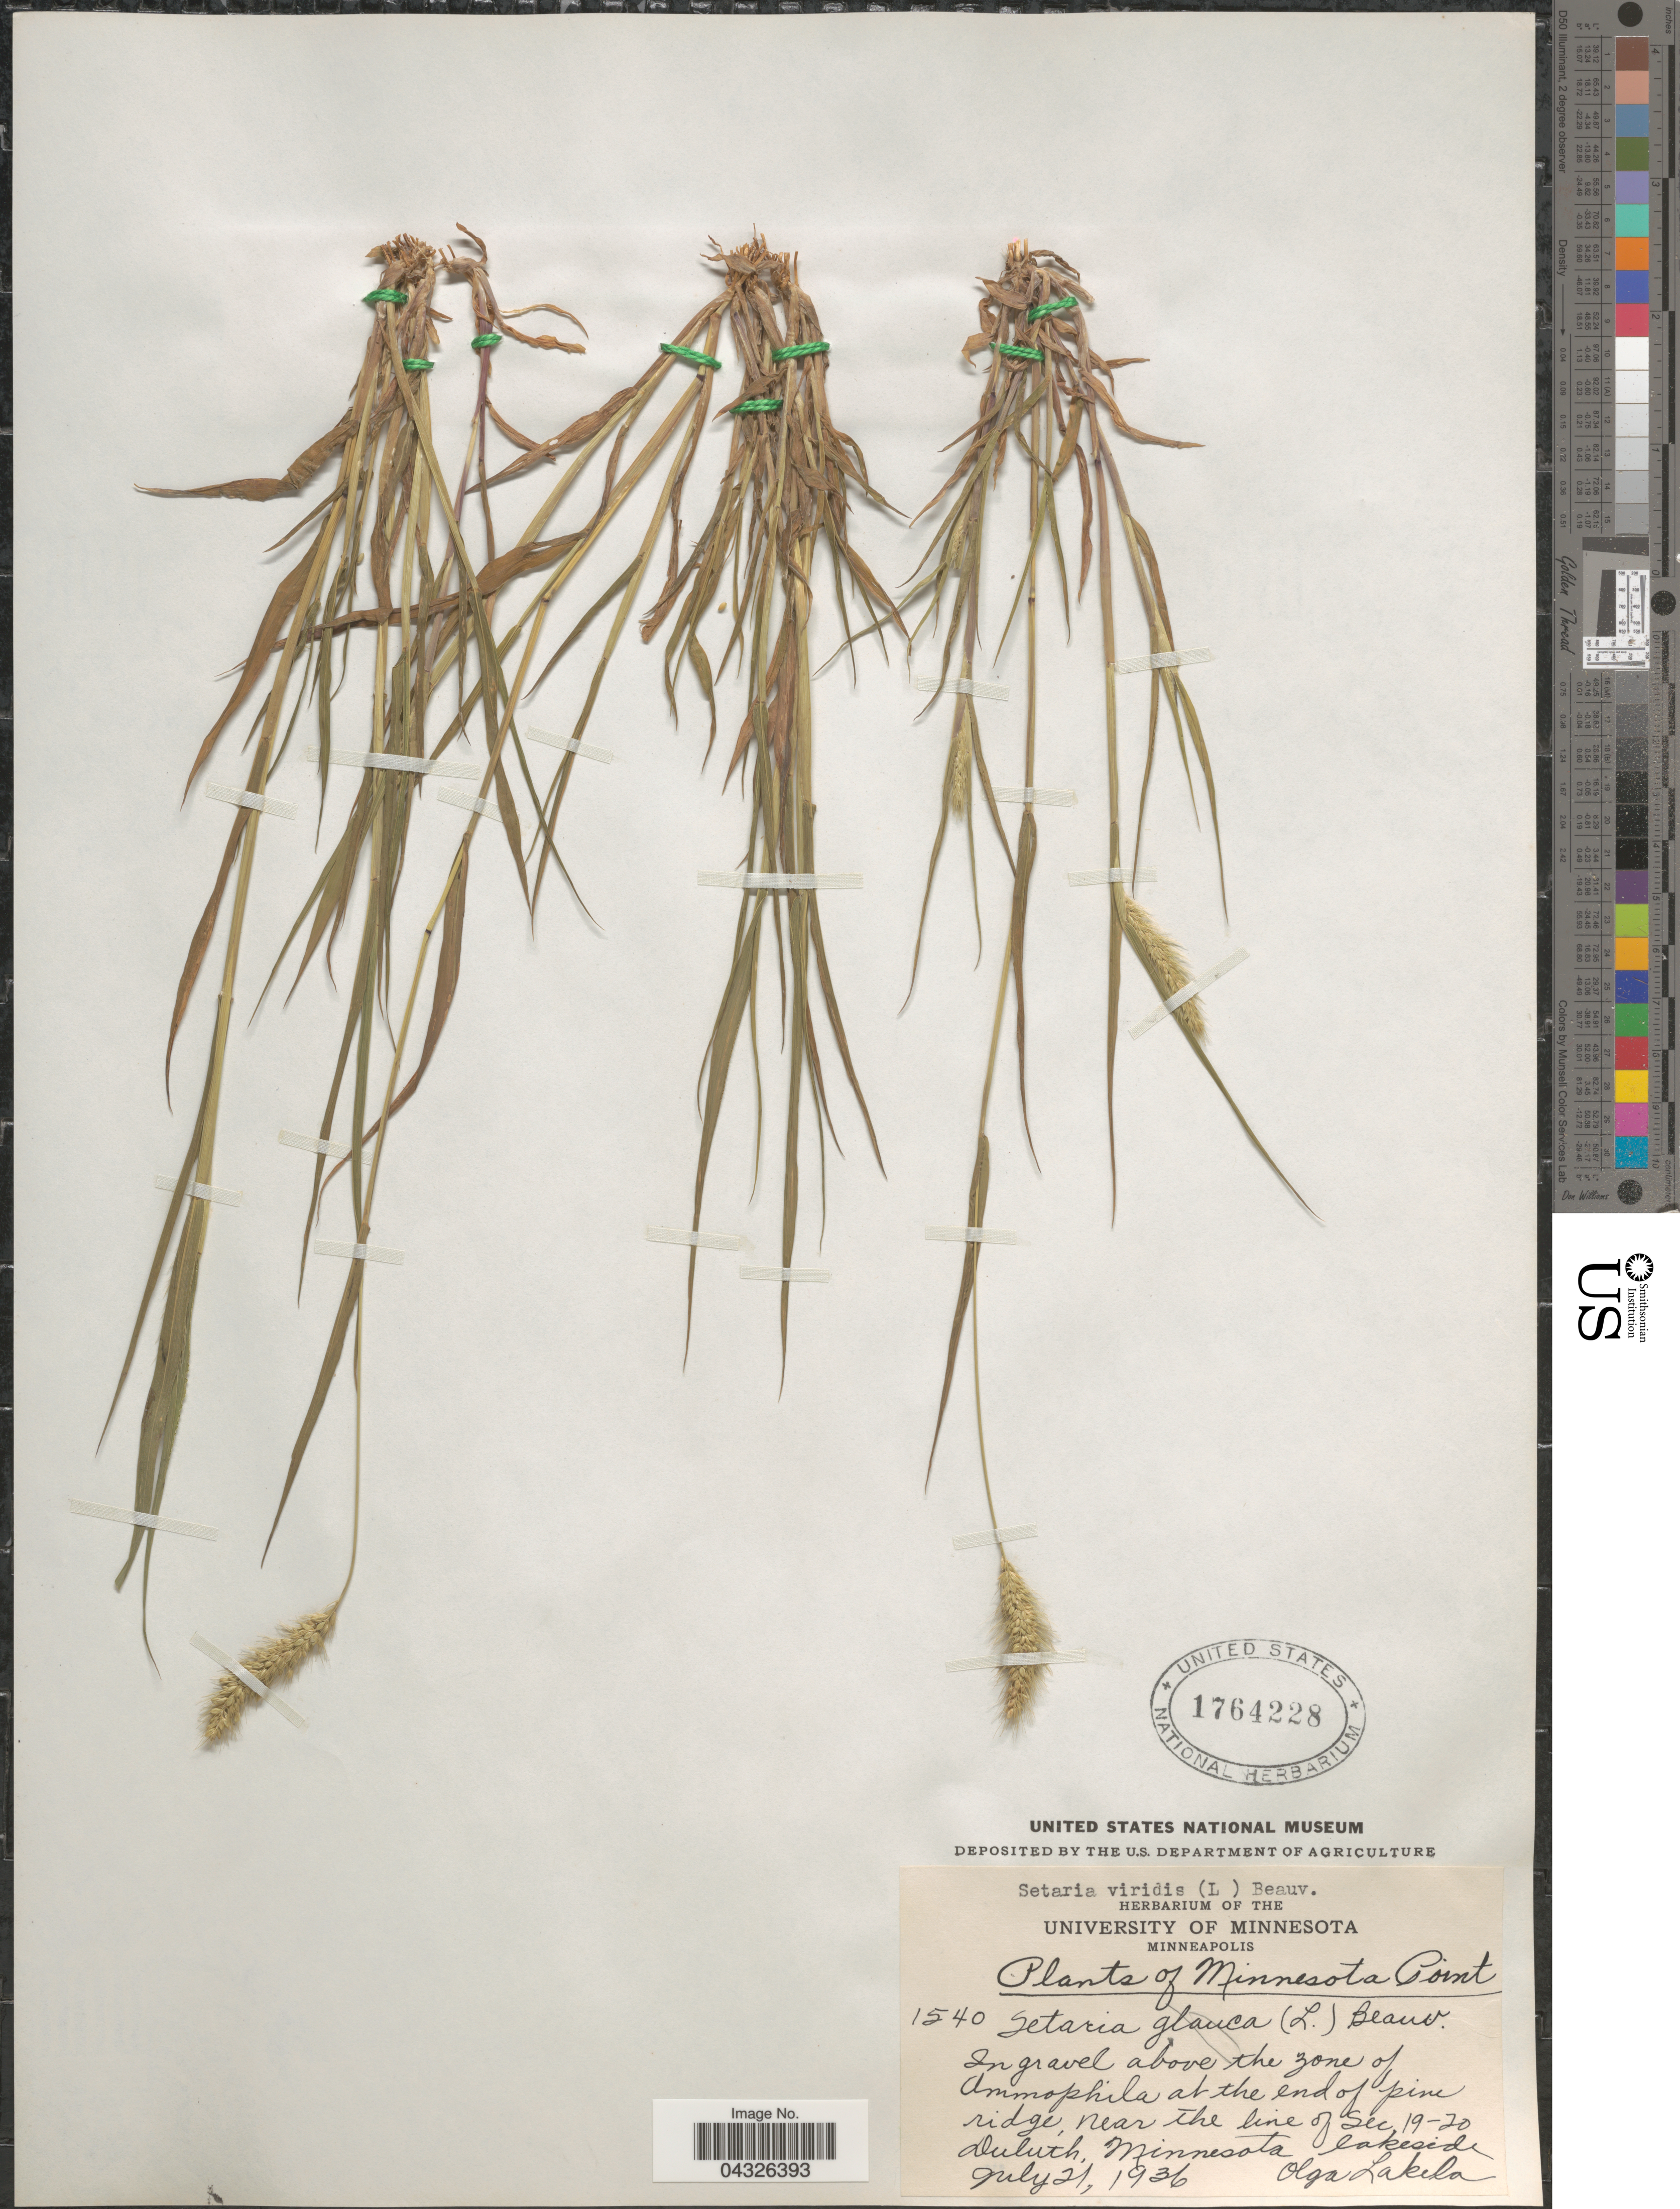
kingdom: Plantae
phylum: Tracheophyta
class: Liliopsida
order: Poales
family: Poaceae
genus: Setaria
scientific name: Setaria viridis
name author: (L.) P. Beauv.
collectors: O. K. Lakela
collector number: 1540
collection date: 1936-07-21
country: United States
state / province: Minnesota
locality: In gravel above the zone of Ammophila at the end of pine ridge, near the line of Sec 19-20. Duluth, lakeside.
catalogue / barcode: US 1764228